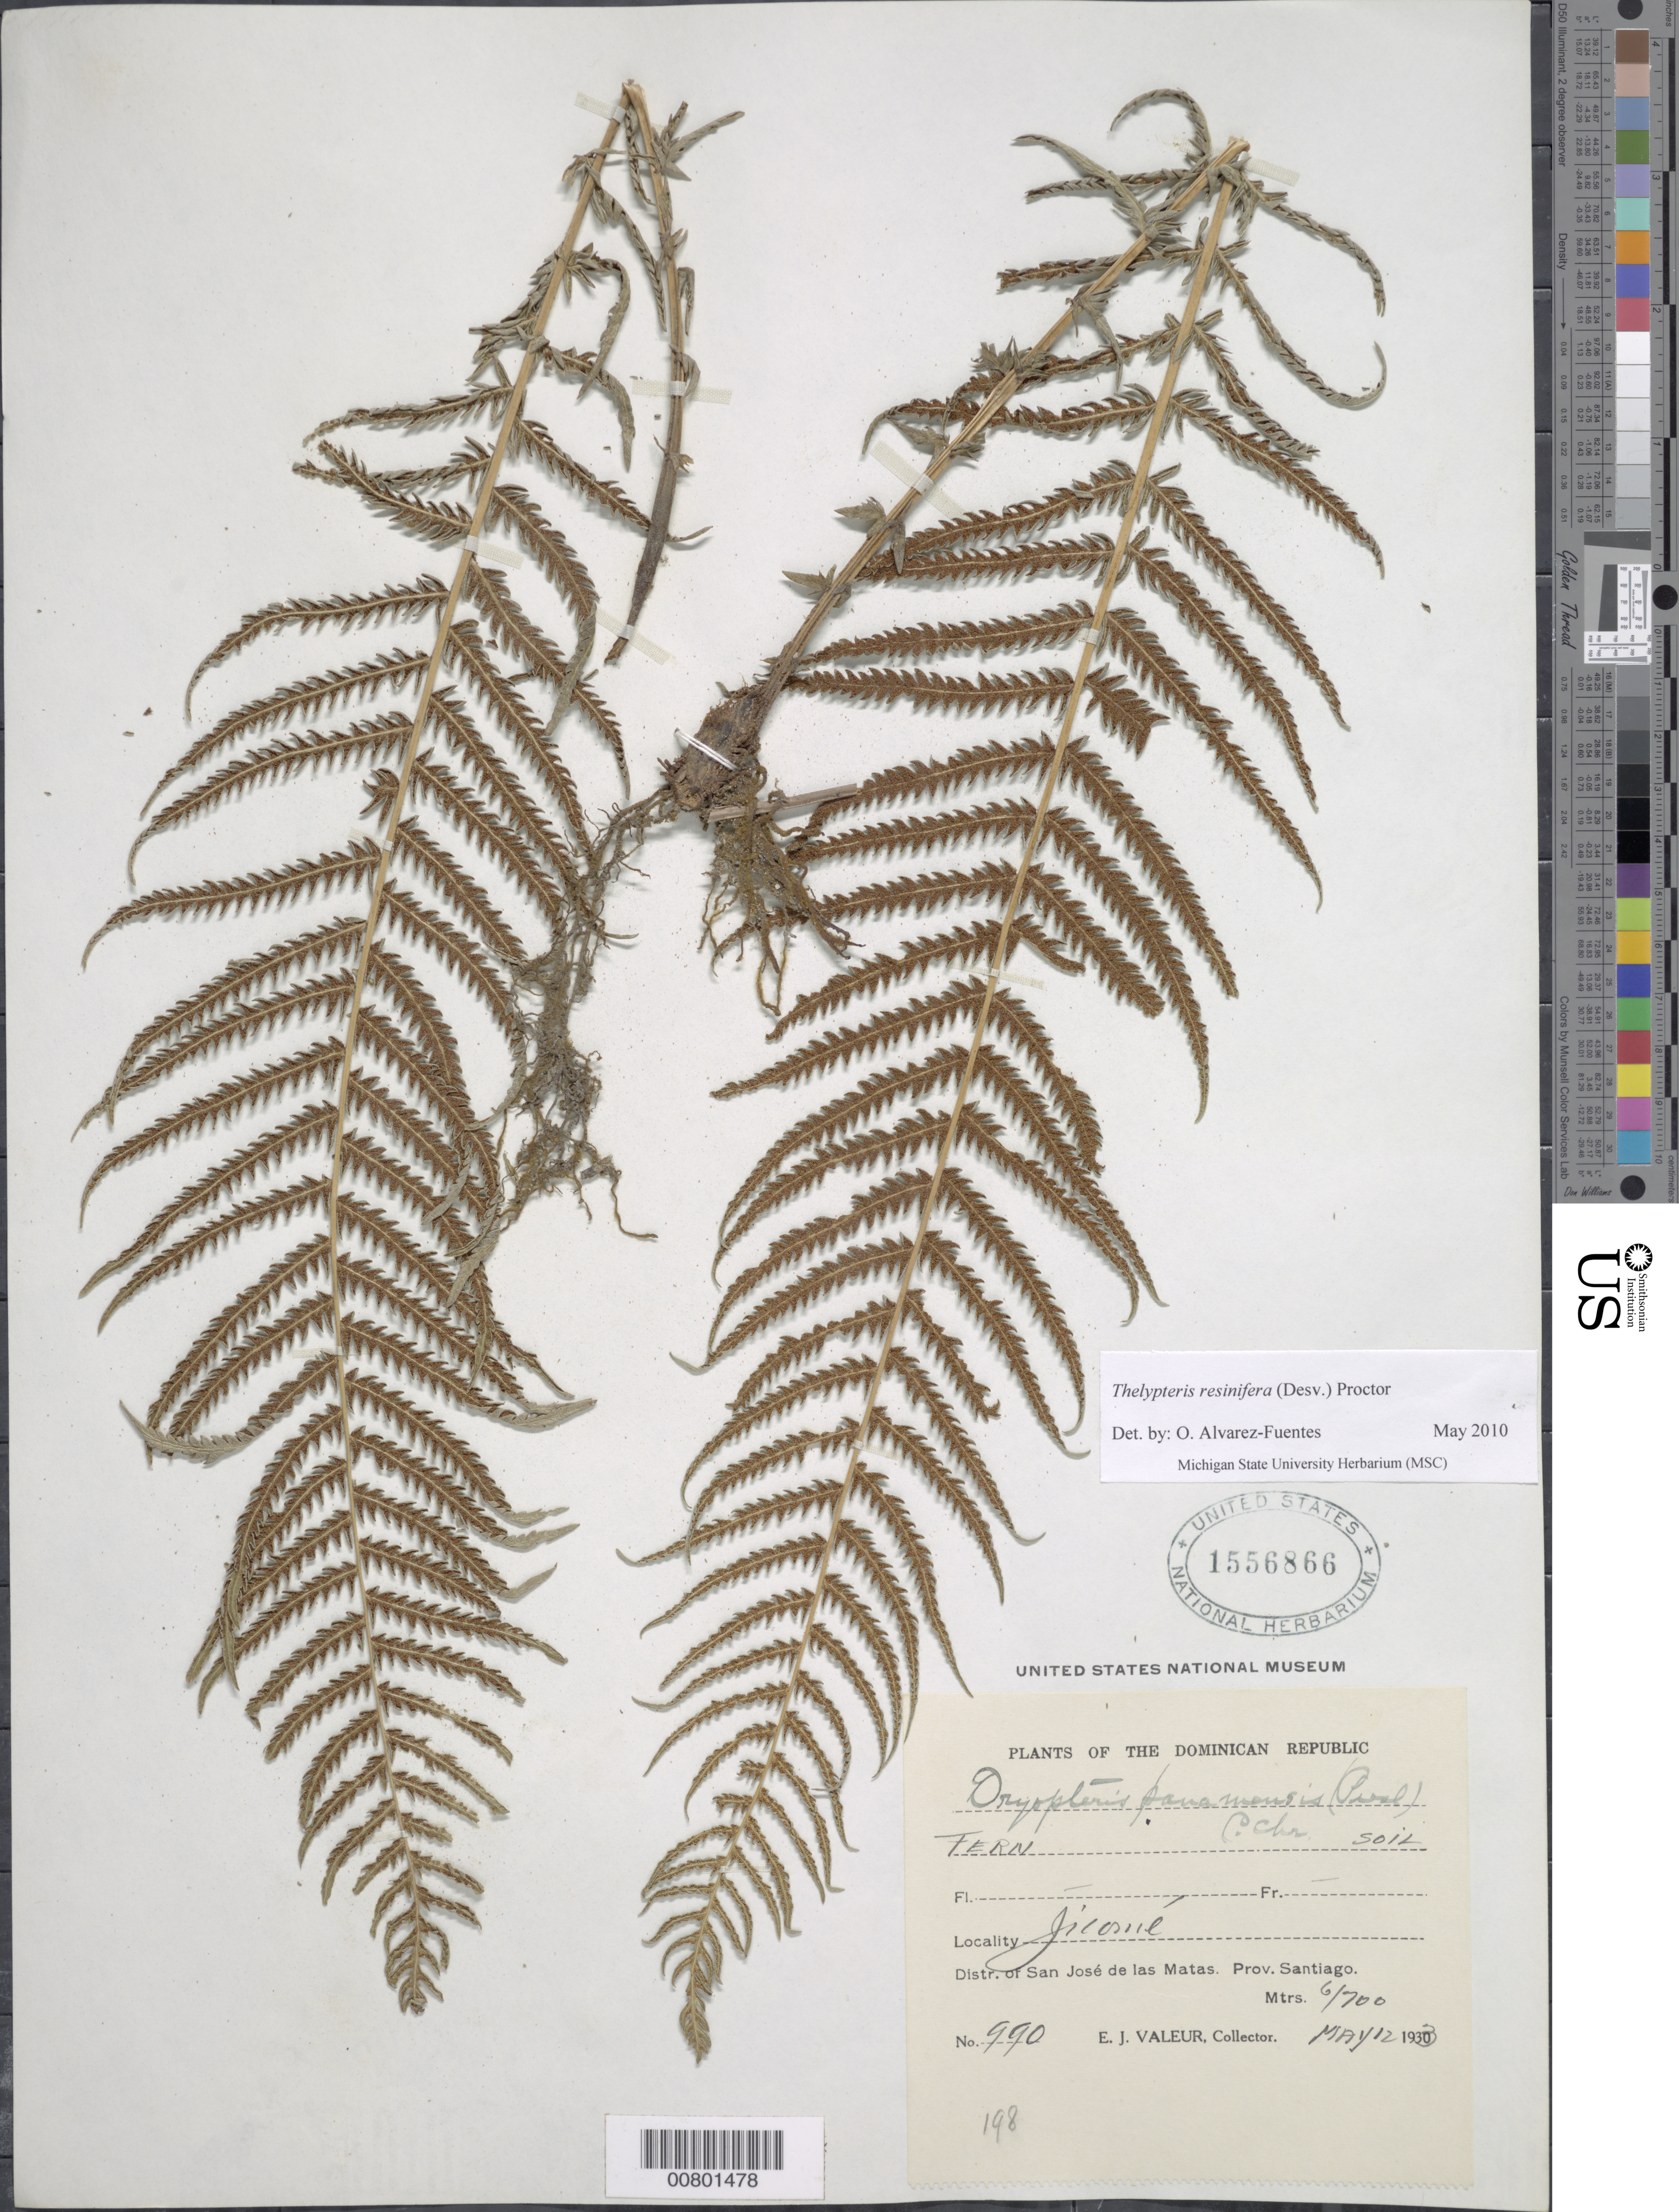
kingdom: Plantae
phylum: Tracheophyta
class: Polypodiopsida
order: Polypodiales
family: Thelypteridaceae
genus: Amauropelta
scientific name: Amauropelta resinifera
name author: (Desv.) Pic. Serm.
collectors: E. Valeur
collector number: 990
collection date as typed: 12 May 1933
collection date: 1933-05-12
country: Dominican Republic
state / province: Santiago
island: Hispaniola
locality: Dist. San José de las Matas, Jicomié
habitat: Soil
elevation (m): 600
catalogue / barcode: US 1556866